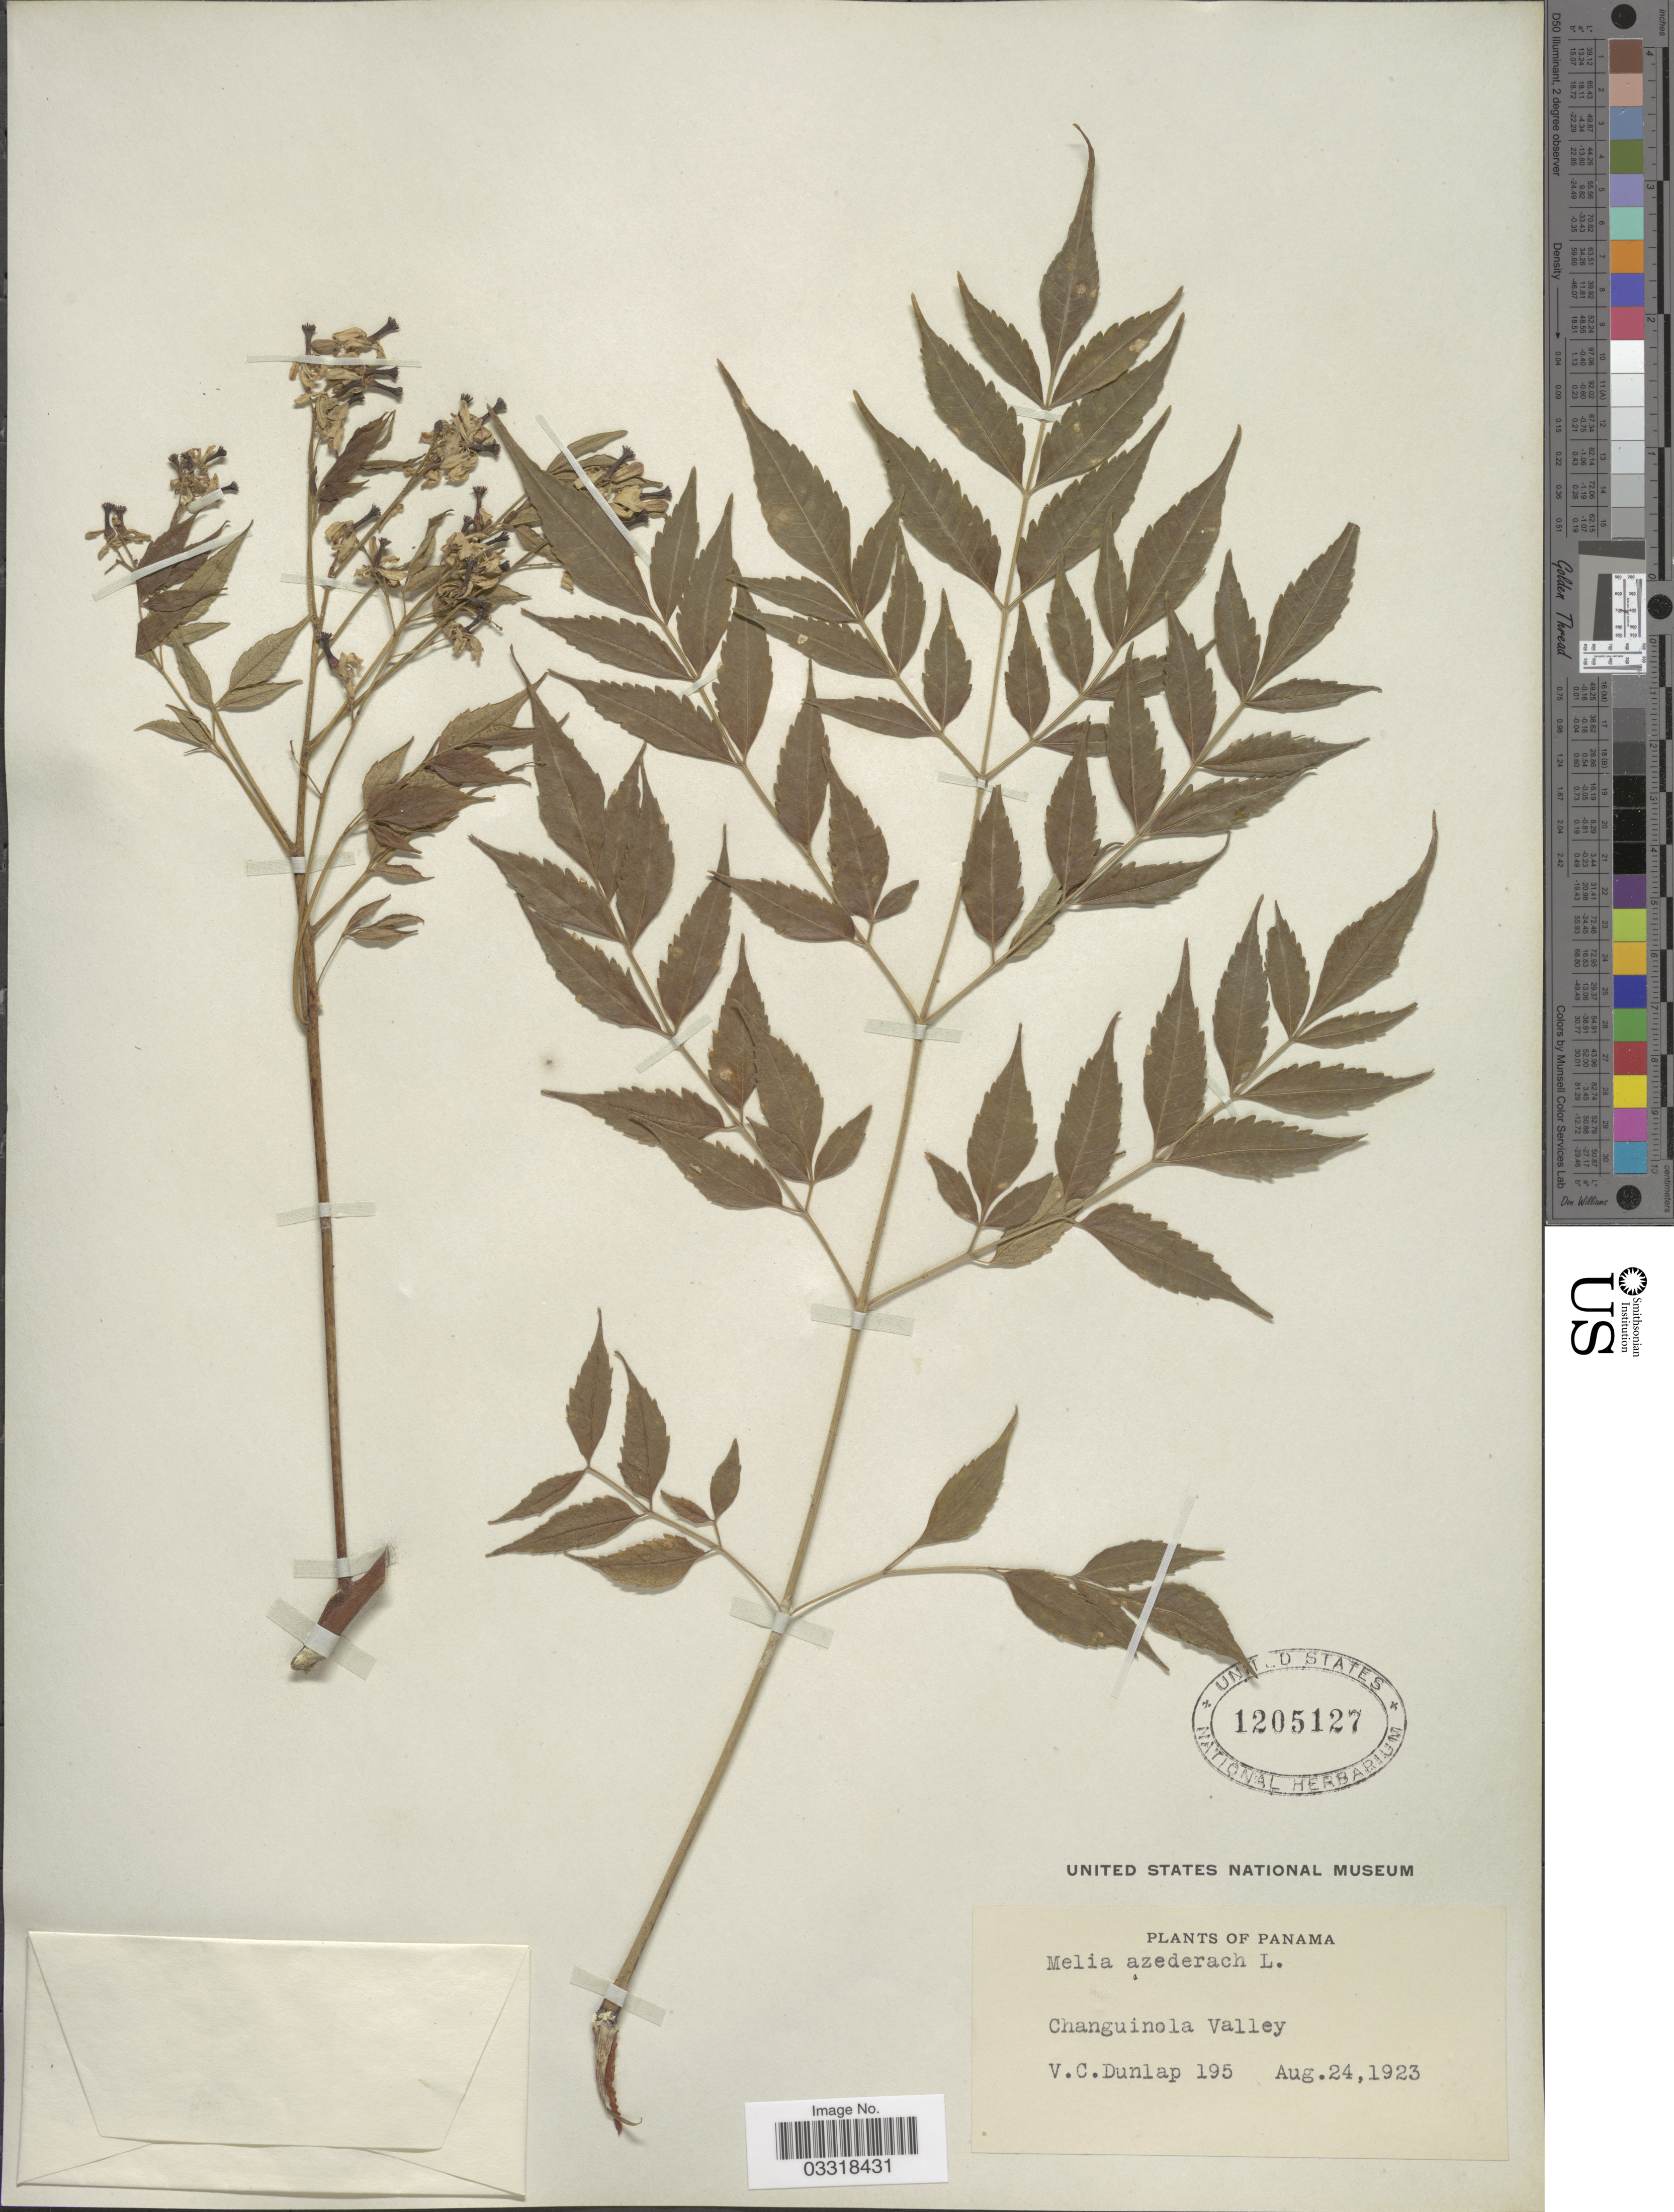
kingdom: Plantae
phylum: Tracheophyta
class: Magnoliopsida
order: Sapindales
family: Meliaceae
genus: Melia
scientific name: Melia azedarach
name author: L.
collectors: V. C. Dunlap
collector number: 195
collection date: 1923-08-24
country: Panama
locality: Changuinola Valley.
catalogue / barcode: US 1205127